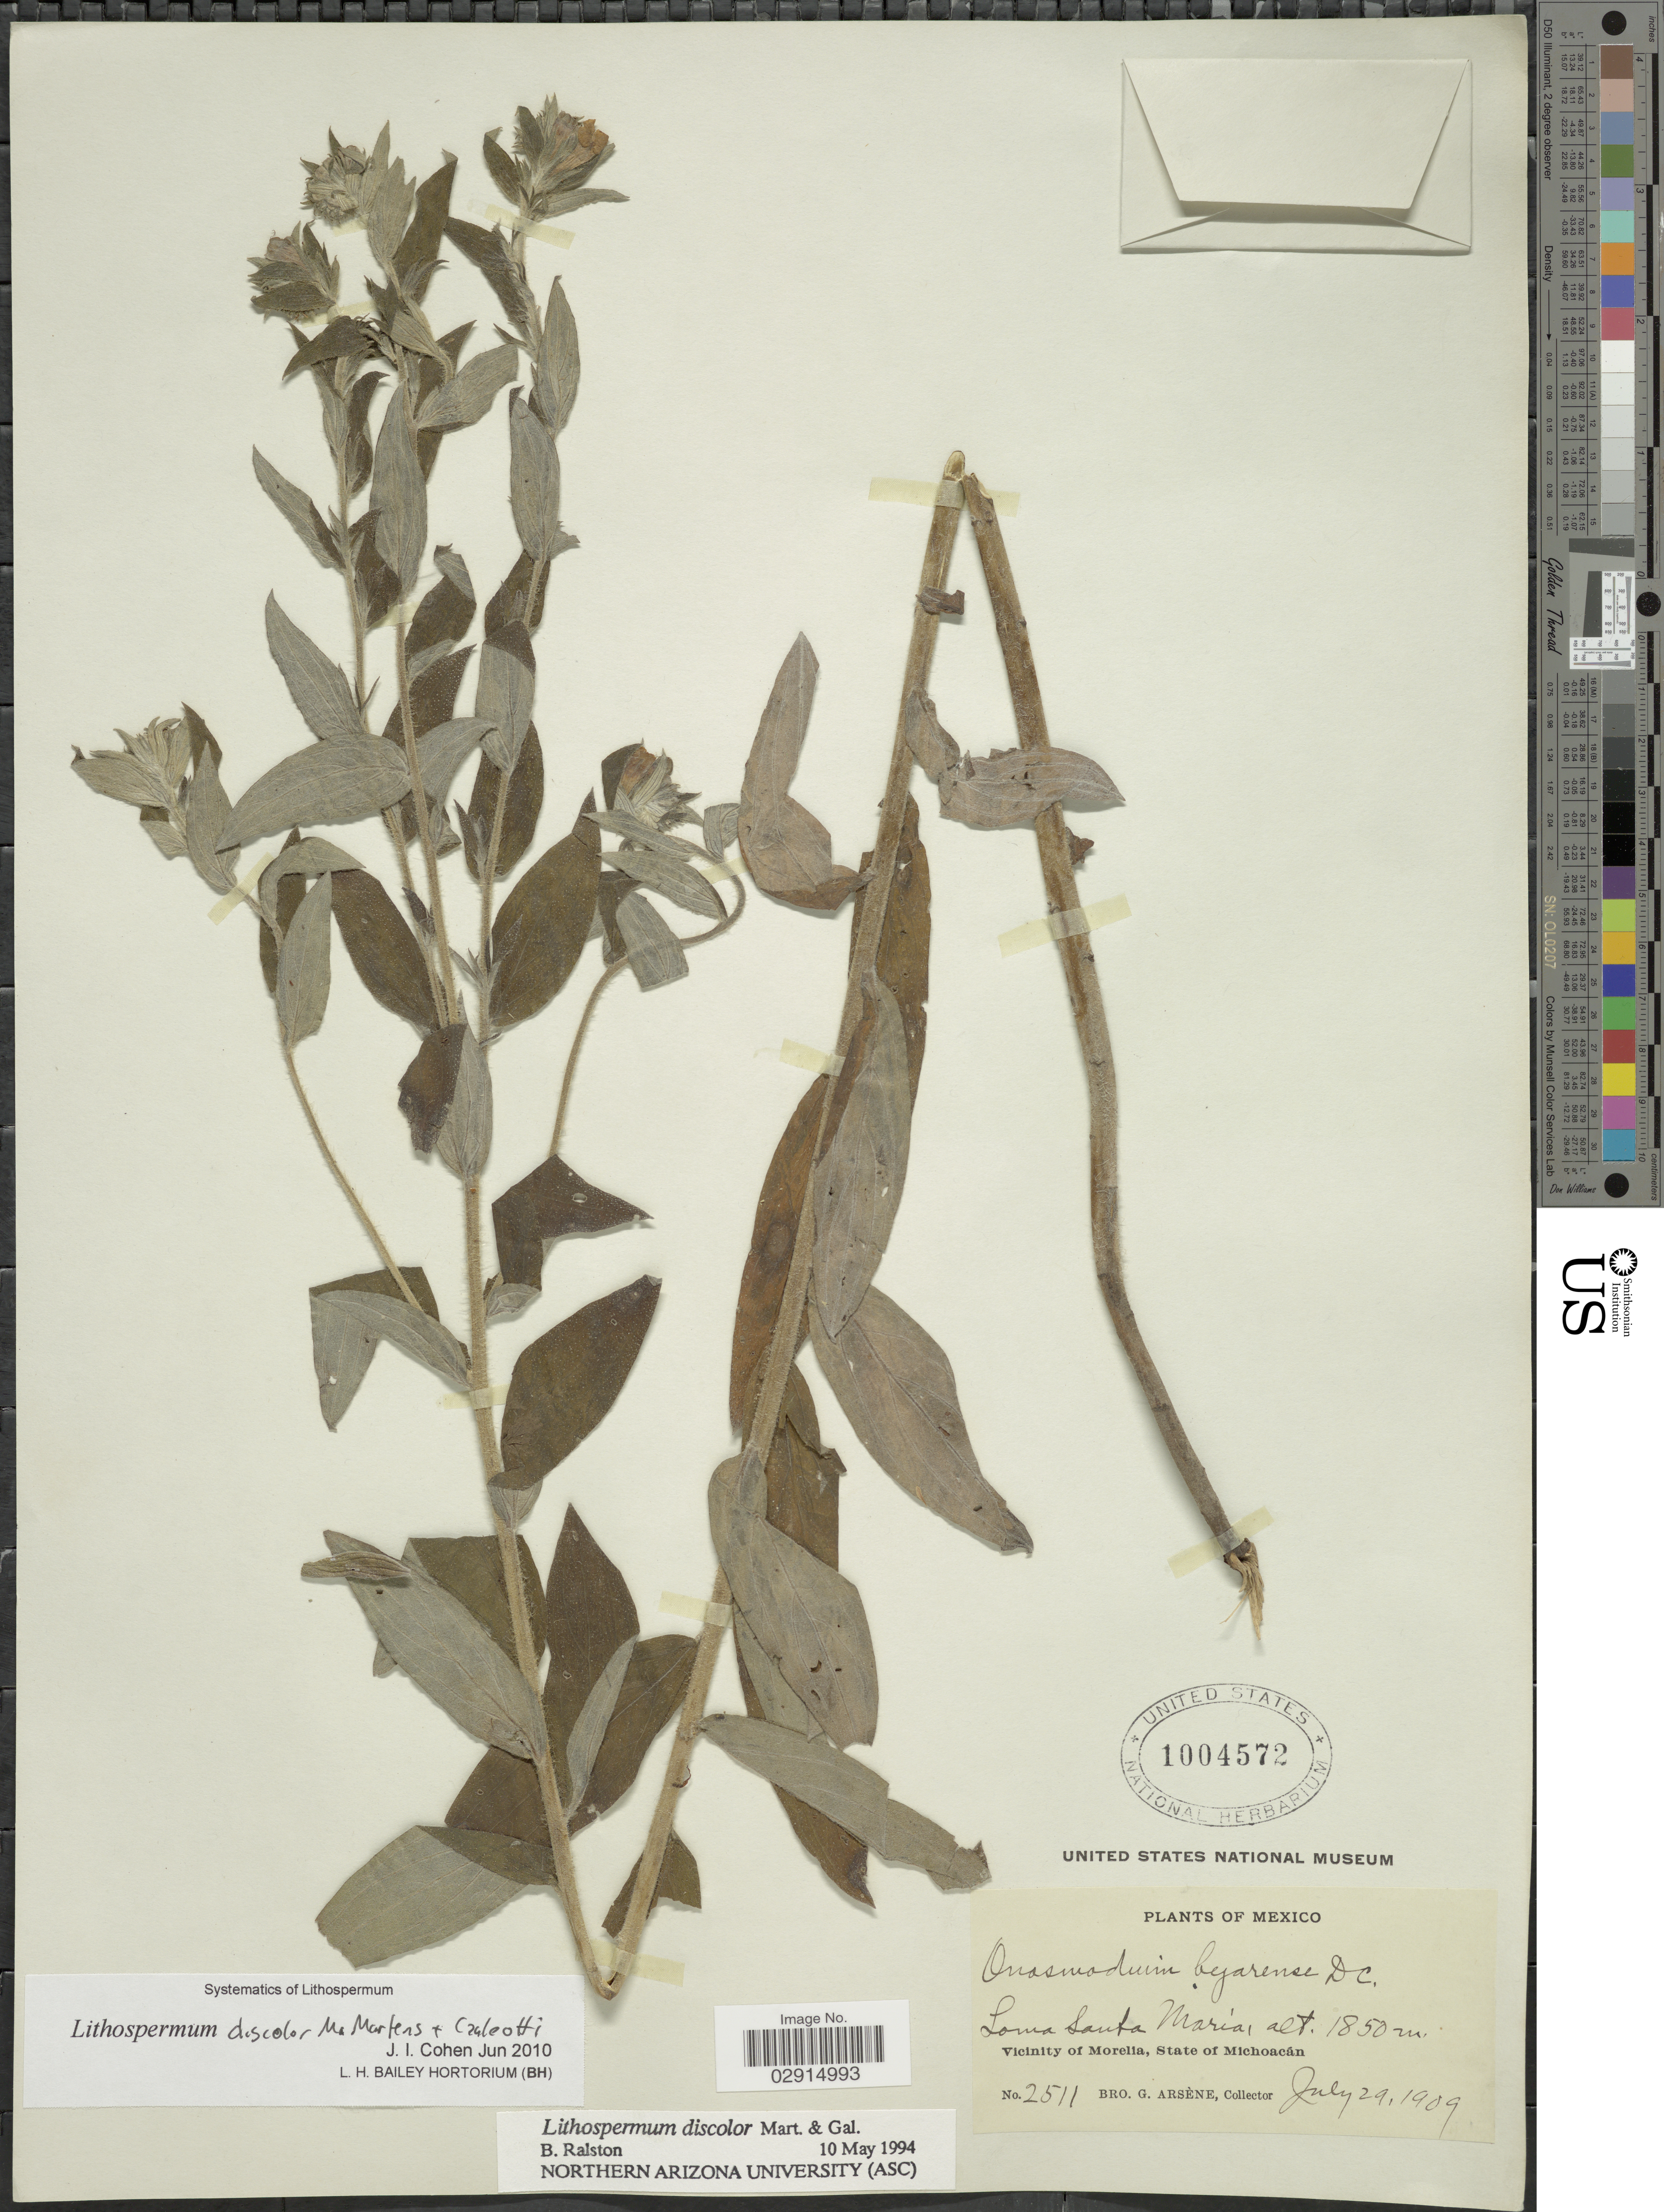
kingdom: Plantae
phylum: Tracheophyta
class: Magnoliopsida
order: Boraginales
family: Boraginaceae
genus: Lithospermum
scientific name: Lithospermum discolor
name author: M. Martens & Galeotti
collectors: Bro. G. Arsène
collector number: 2511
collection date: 1909-07-29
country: Mexico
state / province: Michoacán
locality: Loma Santa Maria. Vicinity of Morelia, State of Michoacán. Mexico.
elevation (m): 1850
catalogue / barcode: US 1004572